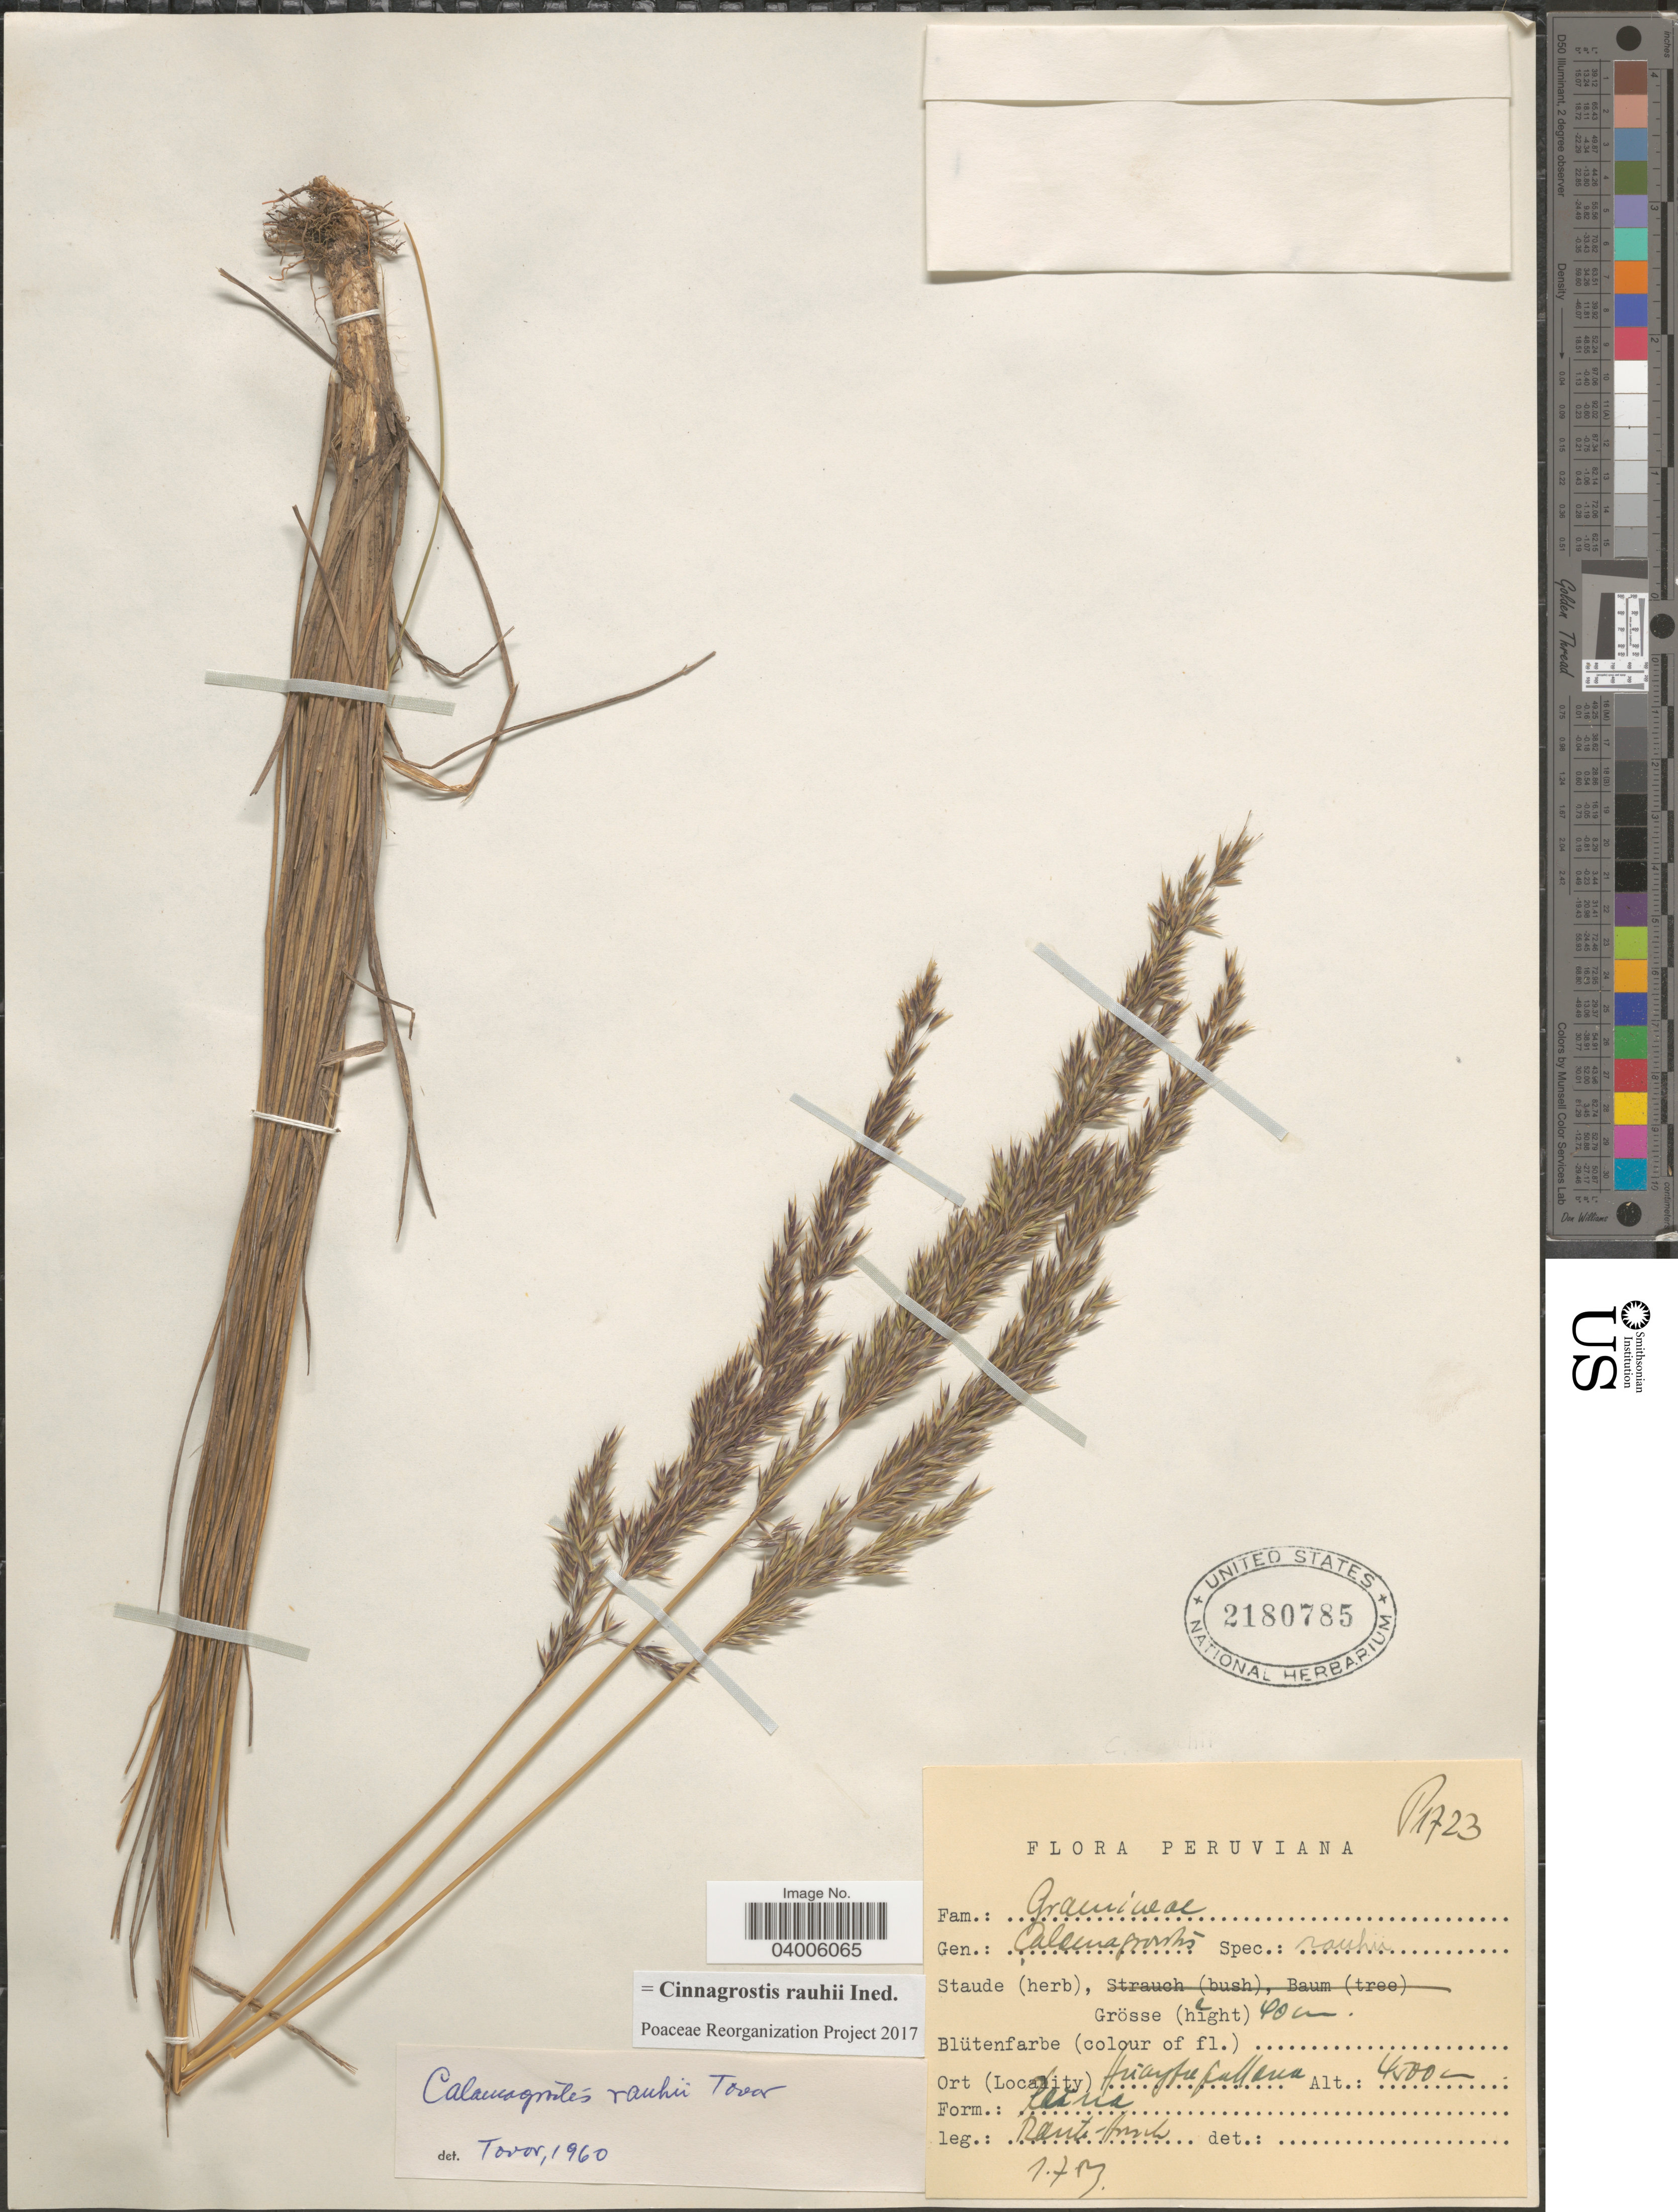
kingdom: Plantae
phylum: Tracheophyta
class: Liliopsida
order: Poales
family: Poaceae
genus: Cinnagrostis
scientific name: Cinnagrostis rauhii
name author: (Tovar) P.M. Peterson et al.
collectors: W. Rauh & G. Hirsch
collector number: P1723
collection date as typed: Transcribed d/m/y: 1/7/5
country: Peru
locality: Waytapallana.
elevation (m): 4500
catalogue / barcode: US 2180785